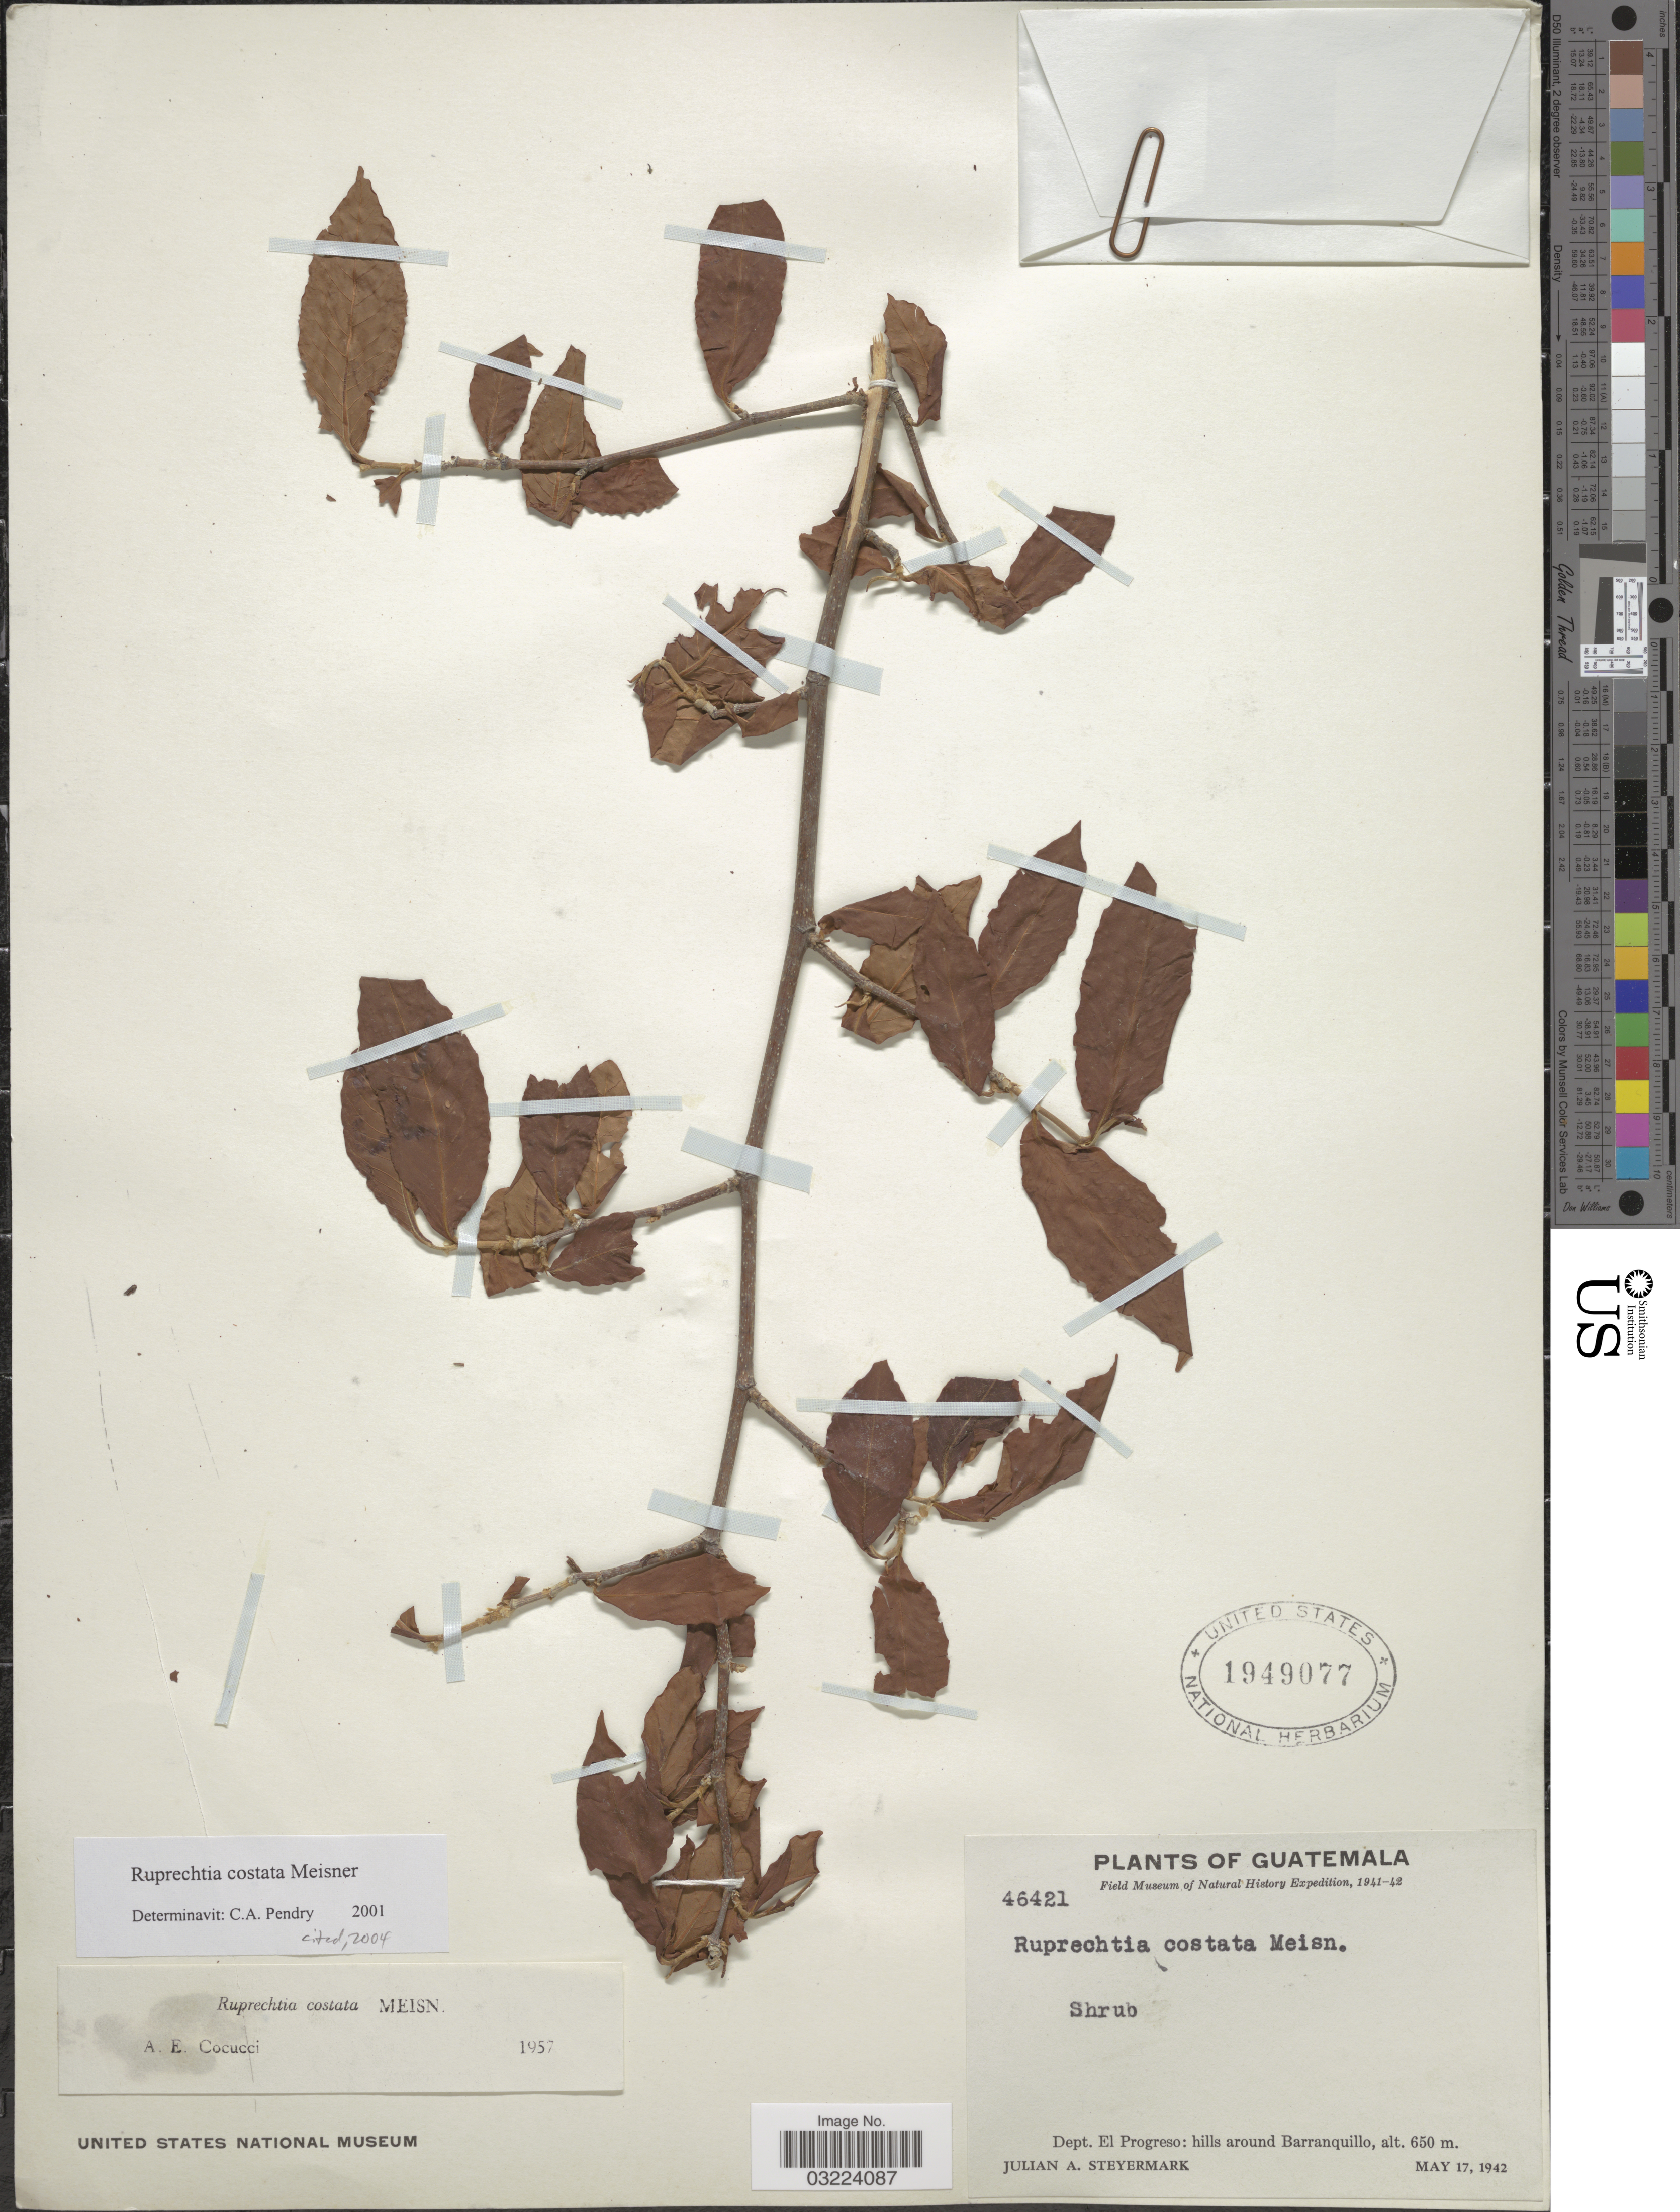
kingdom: Plantae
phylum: Tracheophyta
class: Magnoliopsida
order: Caryophyllales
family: Polygonaceae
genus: Ruprechtia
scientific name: Ruprechtia costata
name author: Meisn.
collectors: J. Steyermark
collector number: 46421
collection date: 1942-05-17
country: Guatemala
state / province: El Progreso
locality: Dept. El Progreso: hills around Barranquillo.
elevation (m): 650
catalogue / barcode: US 1949077